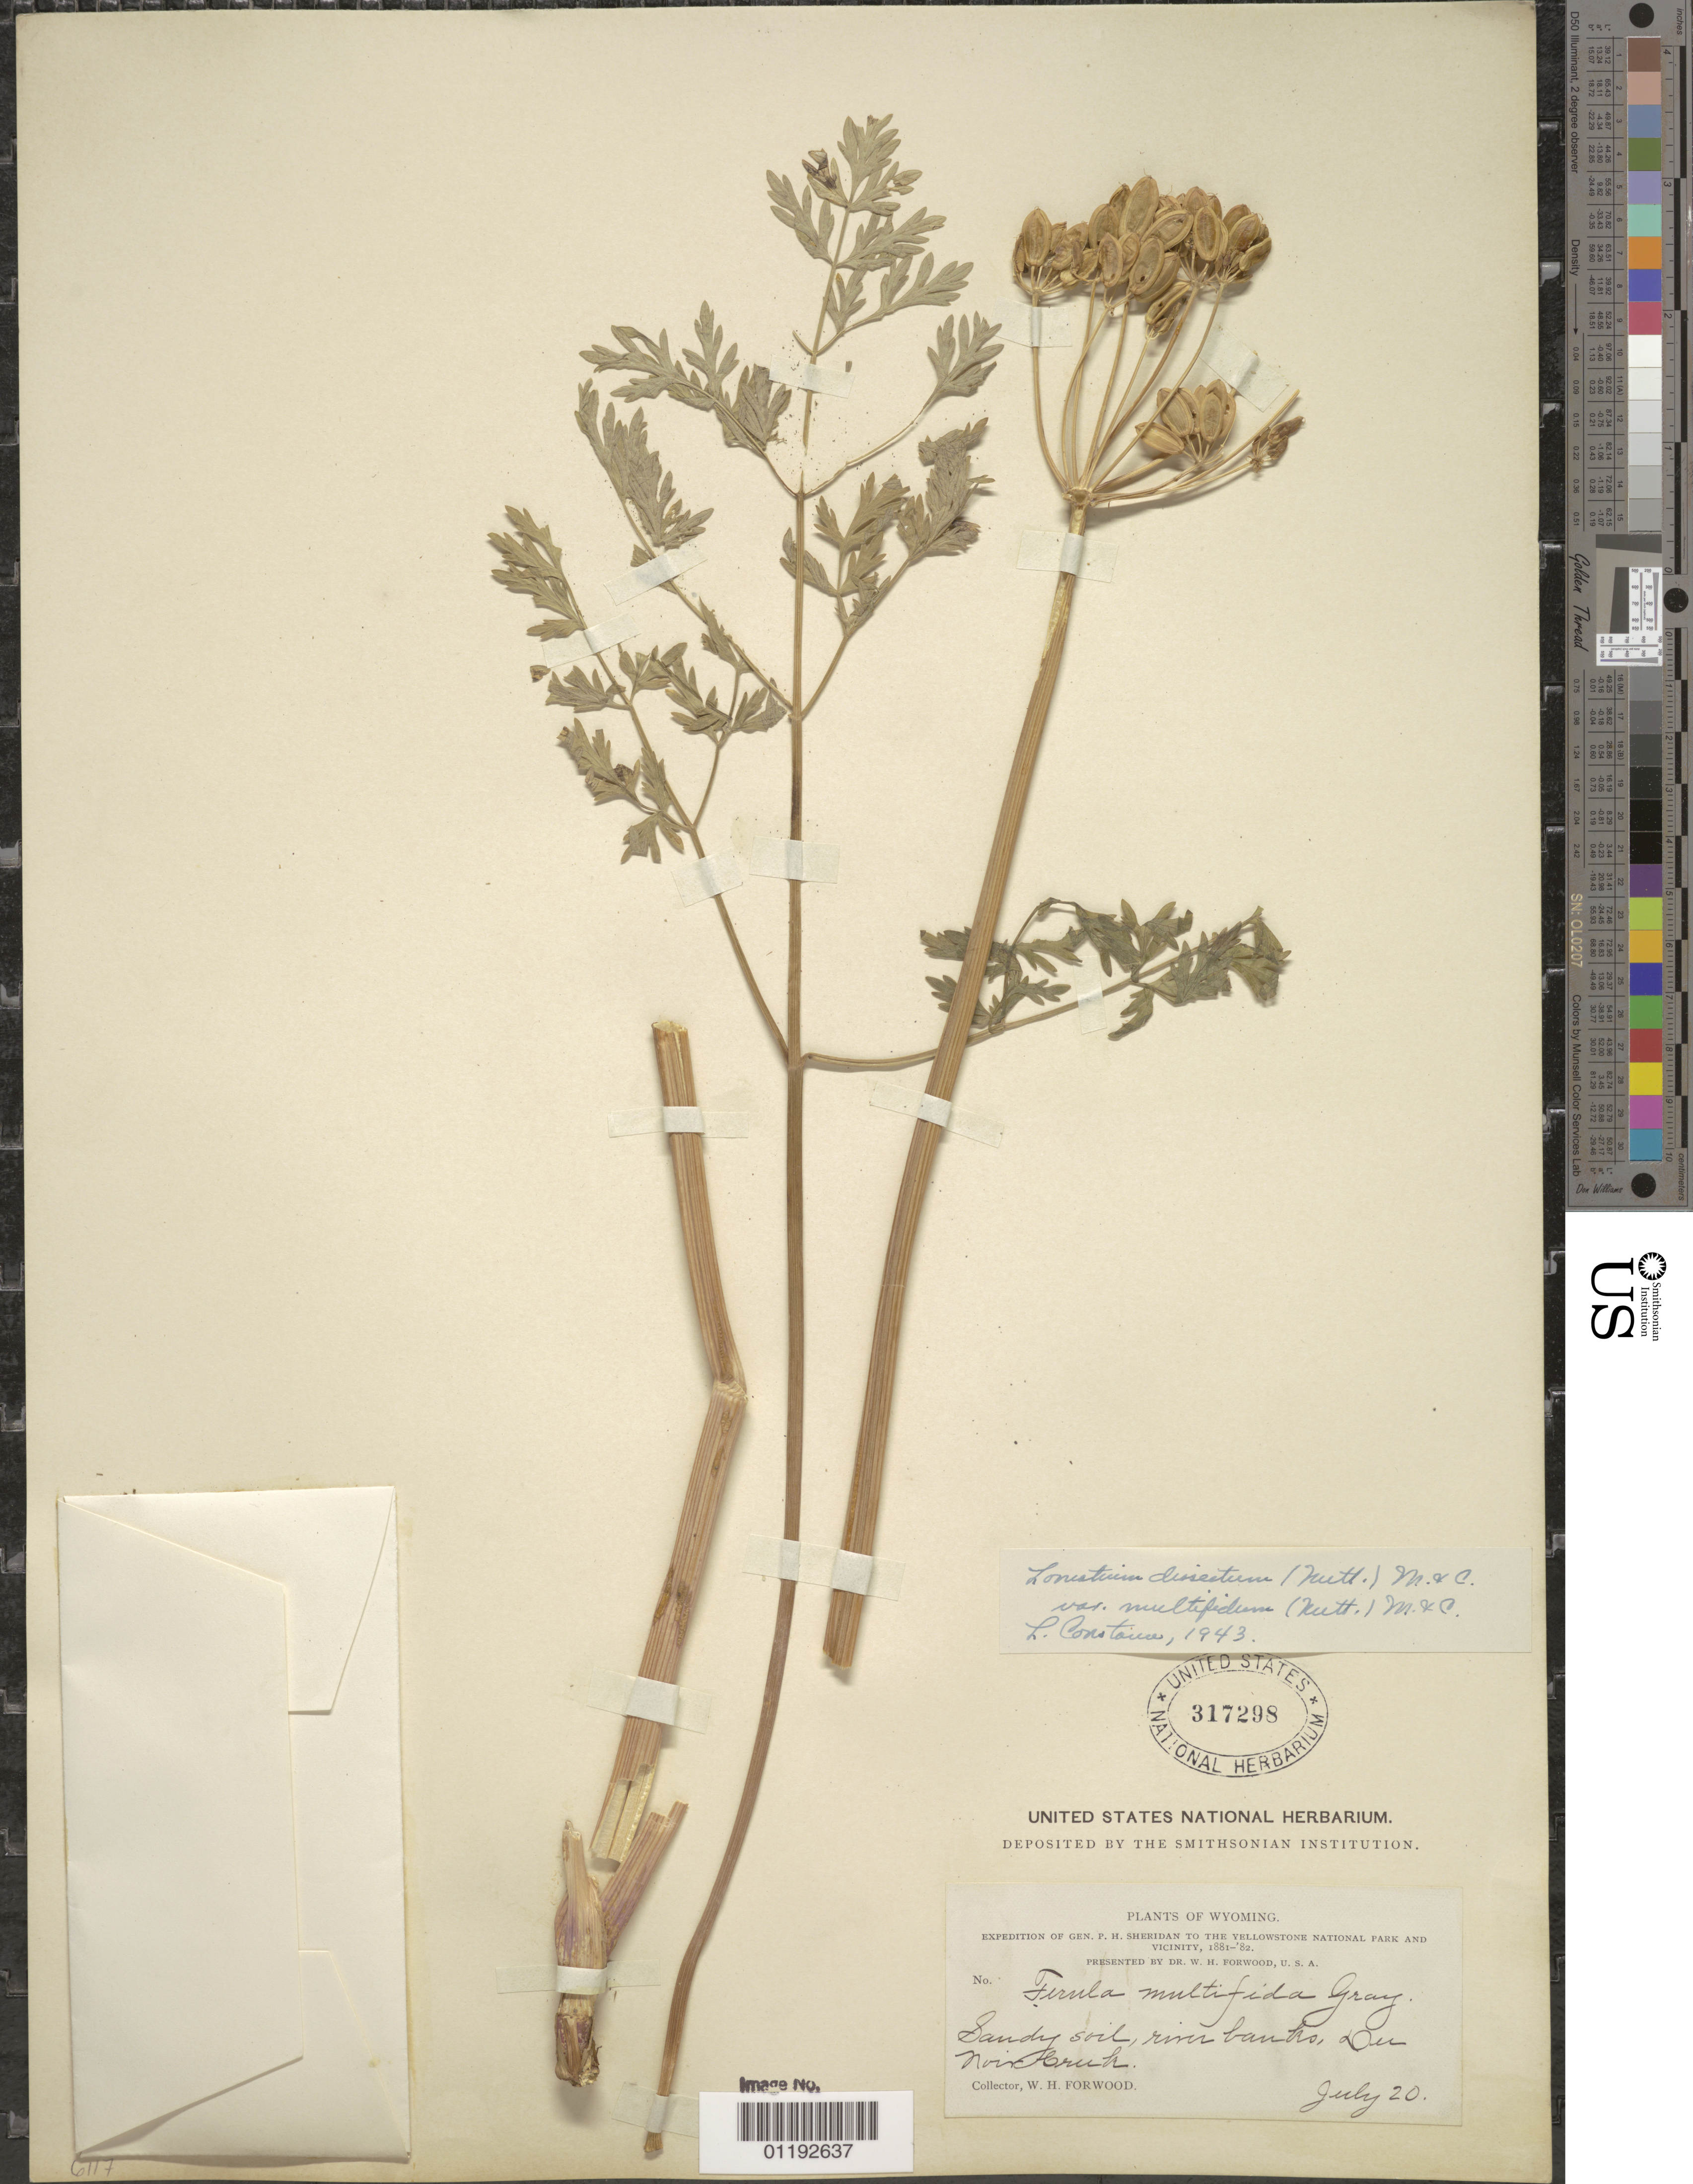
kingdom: Plantae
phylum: Tracheophyta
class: Magnoliopsida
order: Apiales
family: Apiaceae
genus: Lomatium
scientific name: Lomatium dissectum var. multifidum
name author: (Nutt.) Mathias & Constance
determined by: Constance, L., (UC), University of California Berkeley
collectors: W. Forwood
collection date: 1881-07-20 or 1882-07-20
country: United States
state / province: Wyoming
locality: Sandy soil, river banks, Du Noir Creek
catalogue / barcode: US 317298